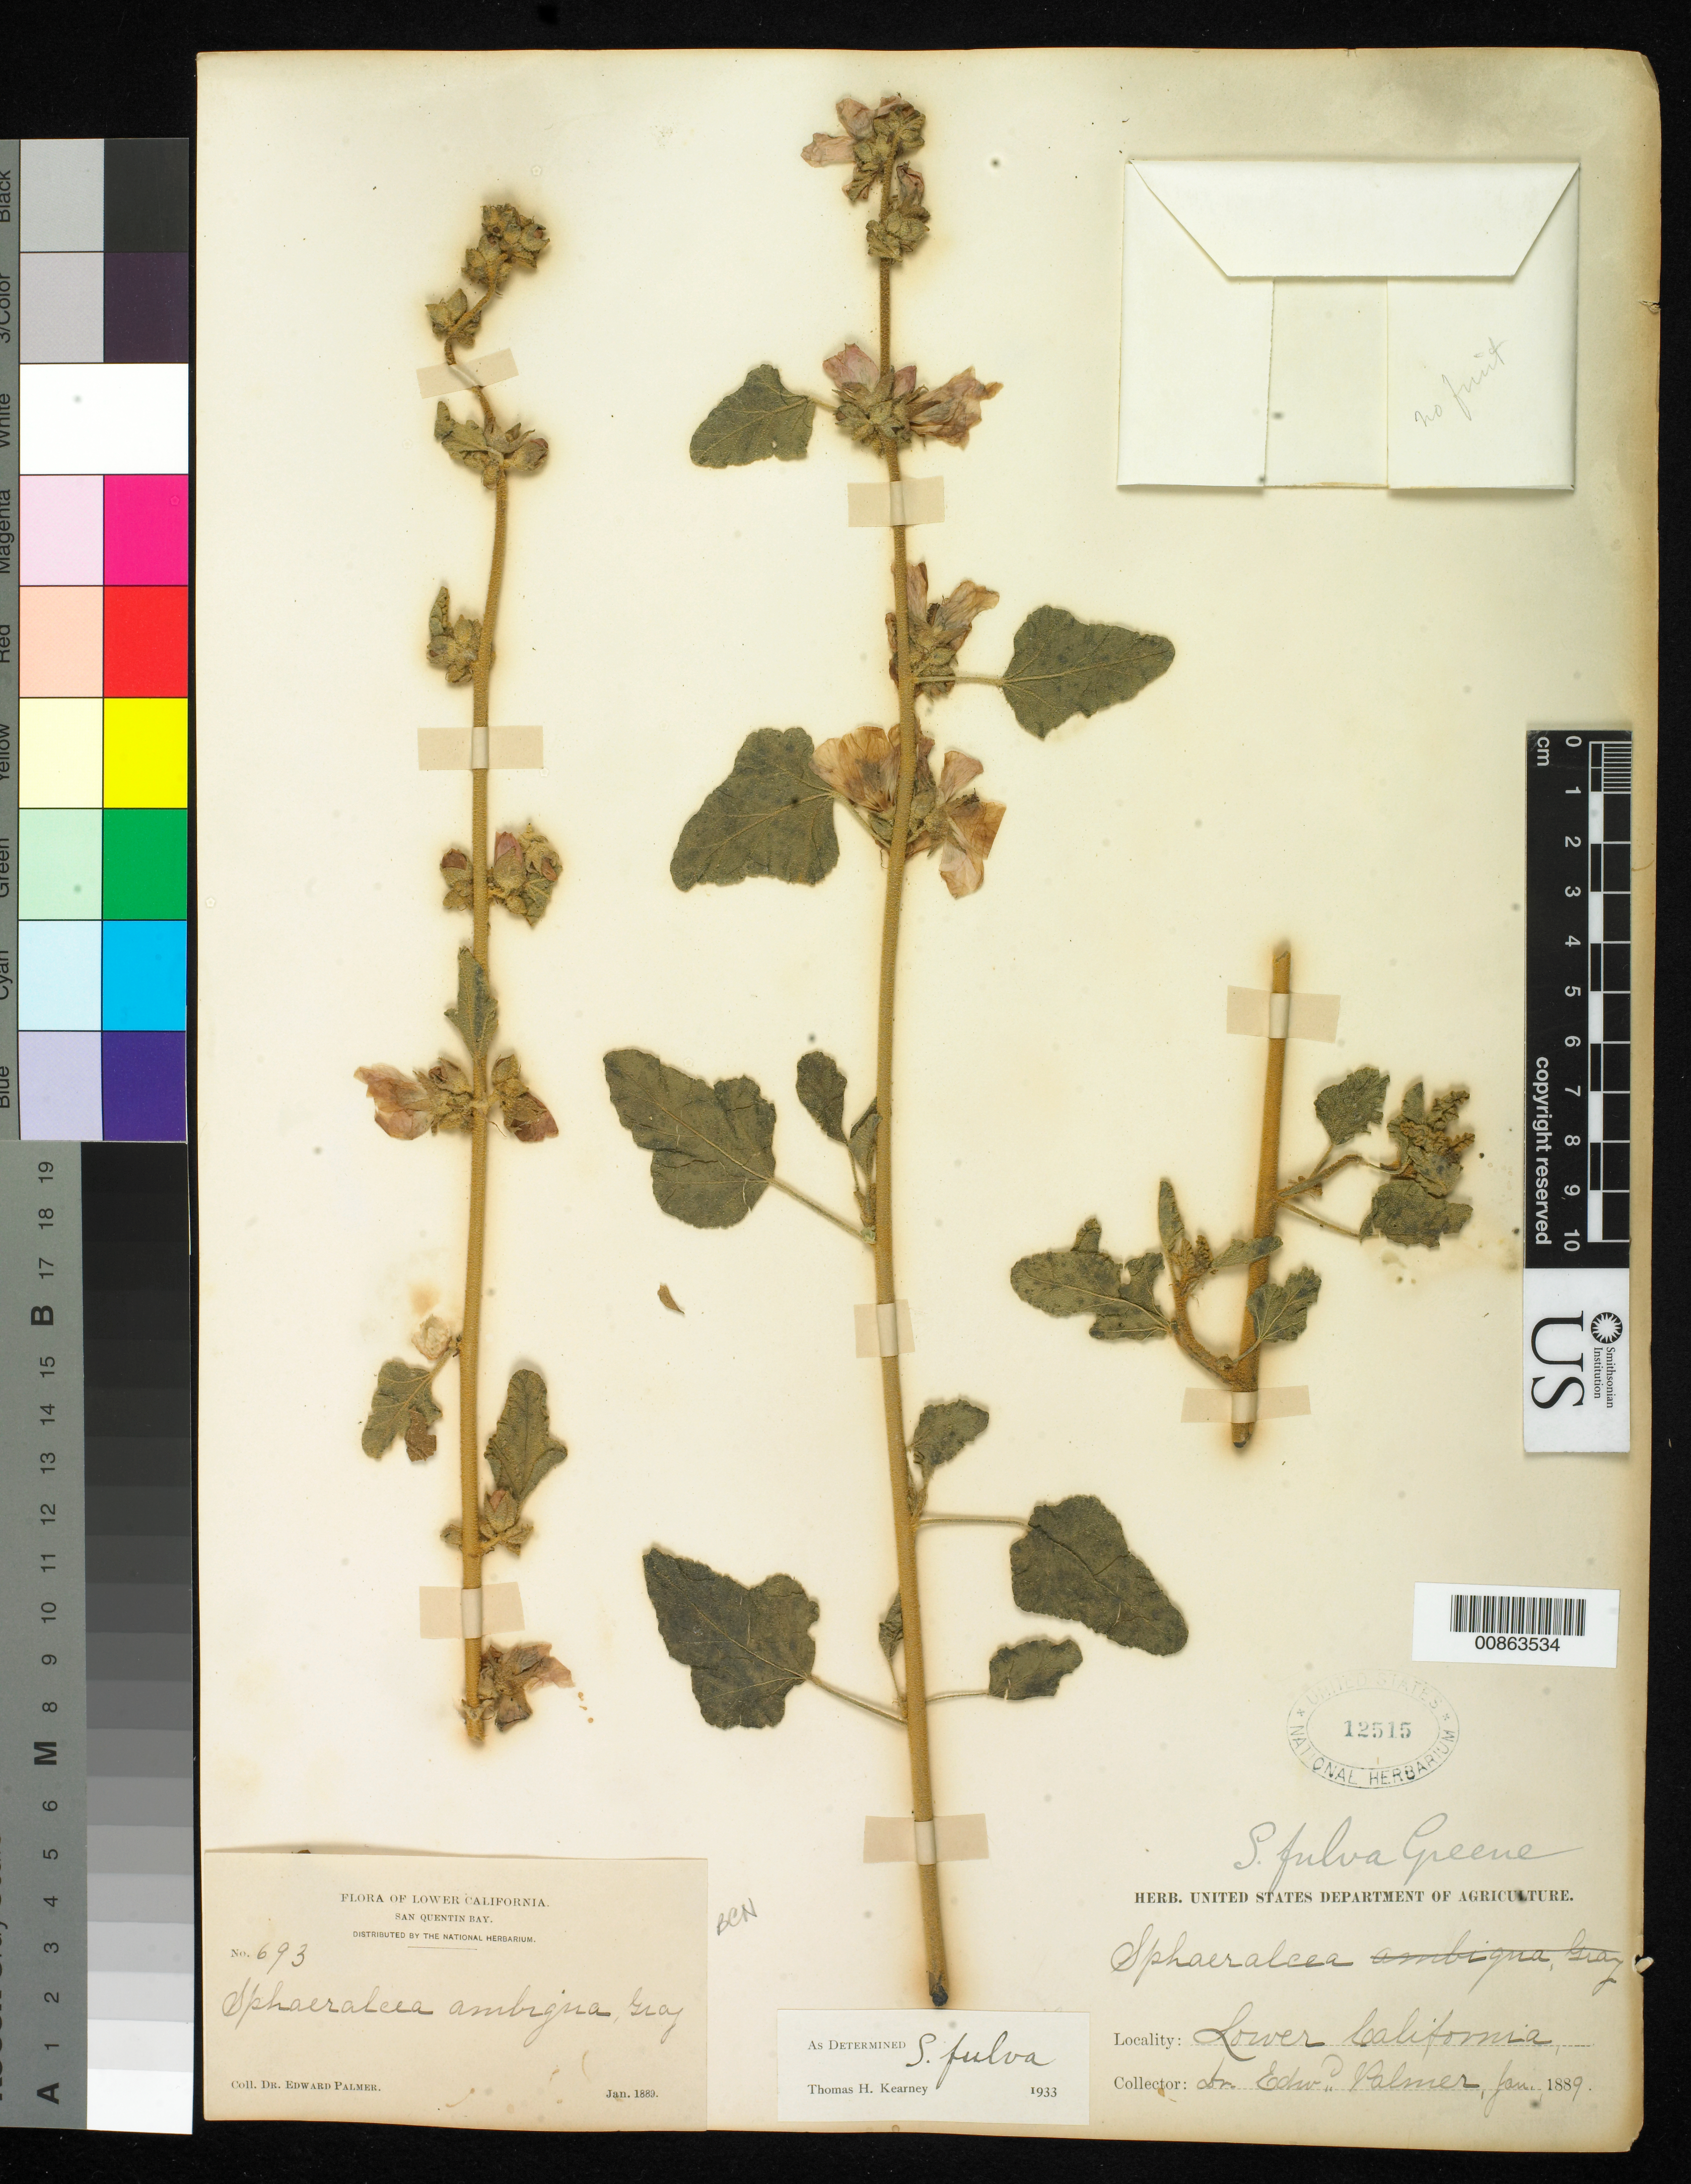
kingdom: Plantae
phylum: Tracheophyta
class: Magnoliopsida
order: Malvales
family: Malvaceae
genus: Sphaeralcea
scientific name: Sphaeralcea fulva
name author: Greene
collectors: E. Palmer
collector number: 693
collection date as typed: Jan 1889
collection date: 1889-01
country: Mexico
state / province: Baja California Norte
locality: San Quentin Bay, Baja California.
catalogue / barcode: US 12515